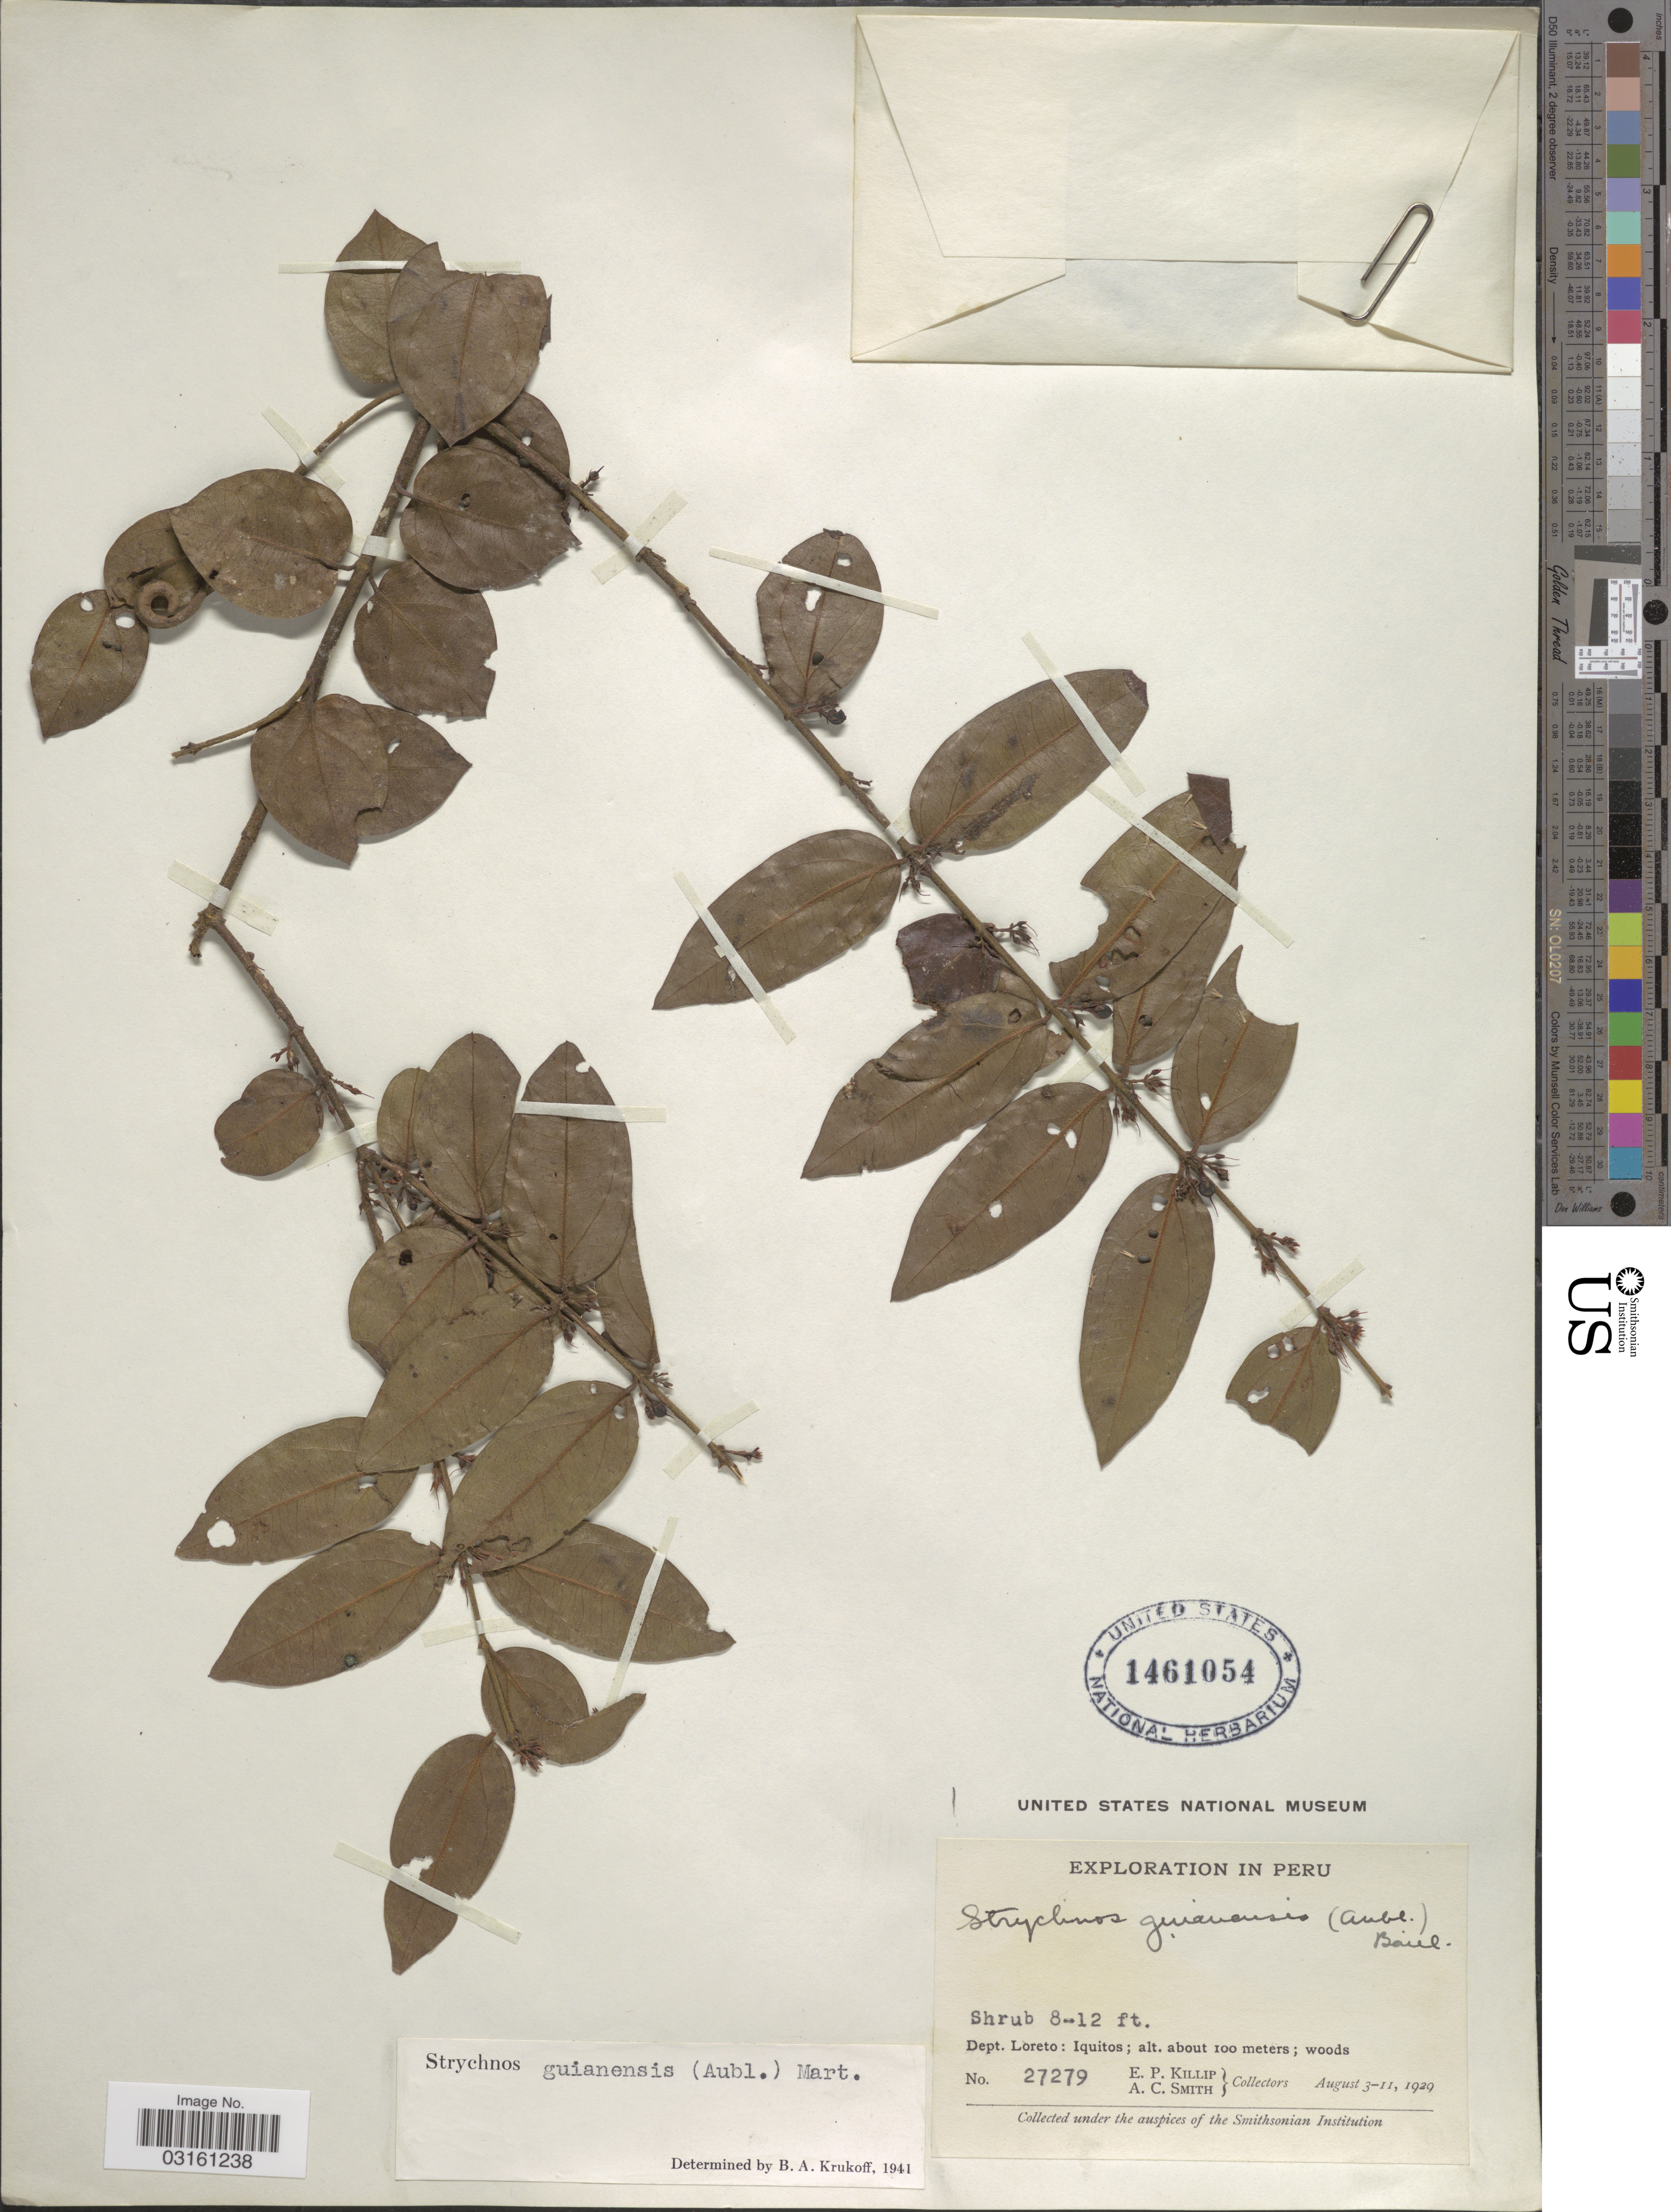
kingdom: Plantae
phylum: Tracheophyta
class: Magnoliopsida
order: Gentianales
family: Loganiaceae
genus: Strychnos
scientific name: Strychnos guianensis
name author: (Aubl.) Mart.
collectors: E. P. Killip & A. C. Smith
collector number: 27279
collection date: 1929-08-03/1929-08-11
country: Peru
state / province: Loreto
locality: Dept. Loreto: Iquitos.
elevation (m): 100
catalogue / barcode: US 1461054